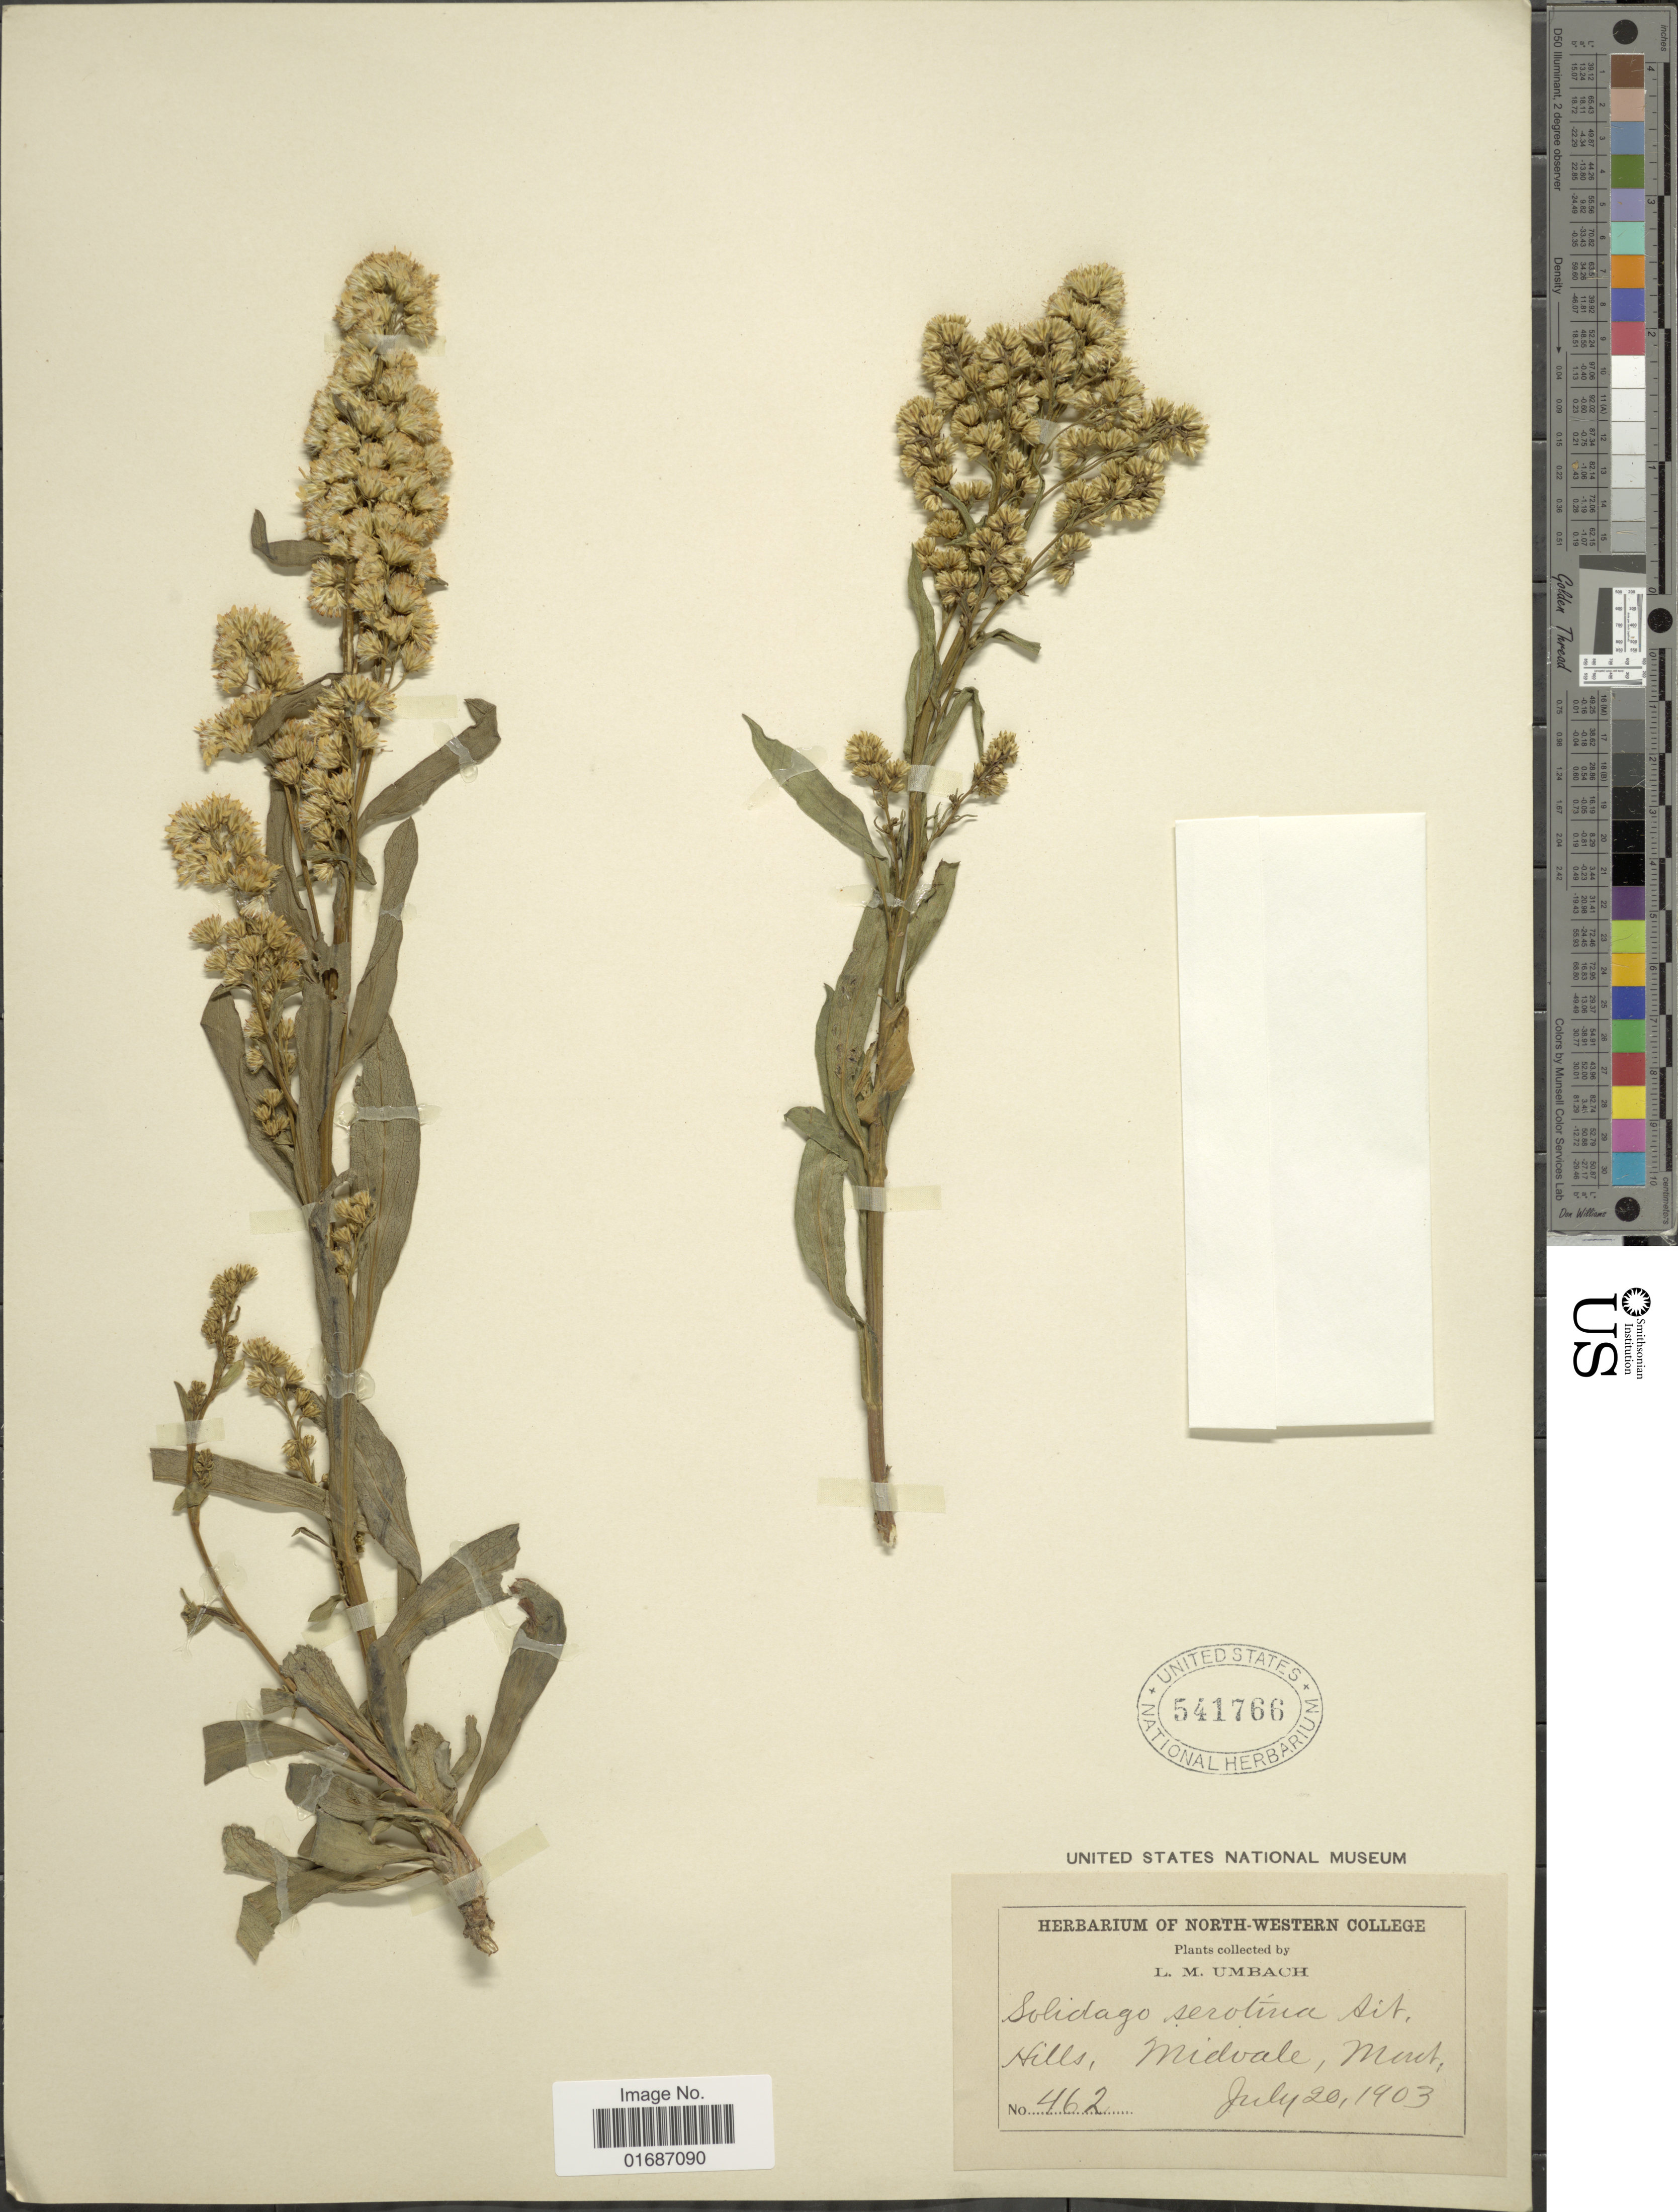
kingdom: Plantae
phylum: Tracheophyta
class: Magnoliopsida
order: Asterales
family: Asteraceae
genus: Solidago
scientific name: Solidago gigantea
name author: Aiton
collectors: L. M. Umbach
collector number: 462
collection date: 1903-07-20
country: United States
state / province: Montana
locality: Hills, Midvale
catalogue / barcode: US 541766